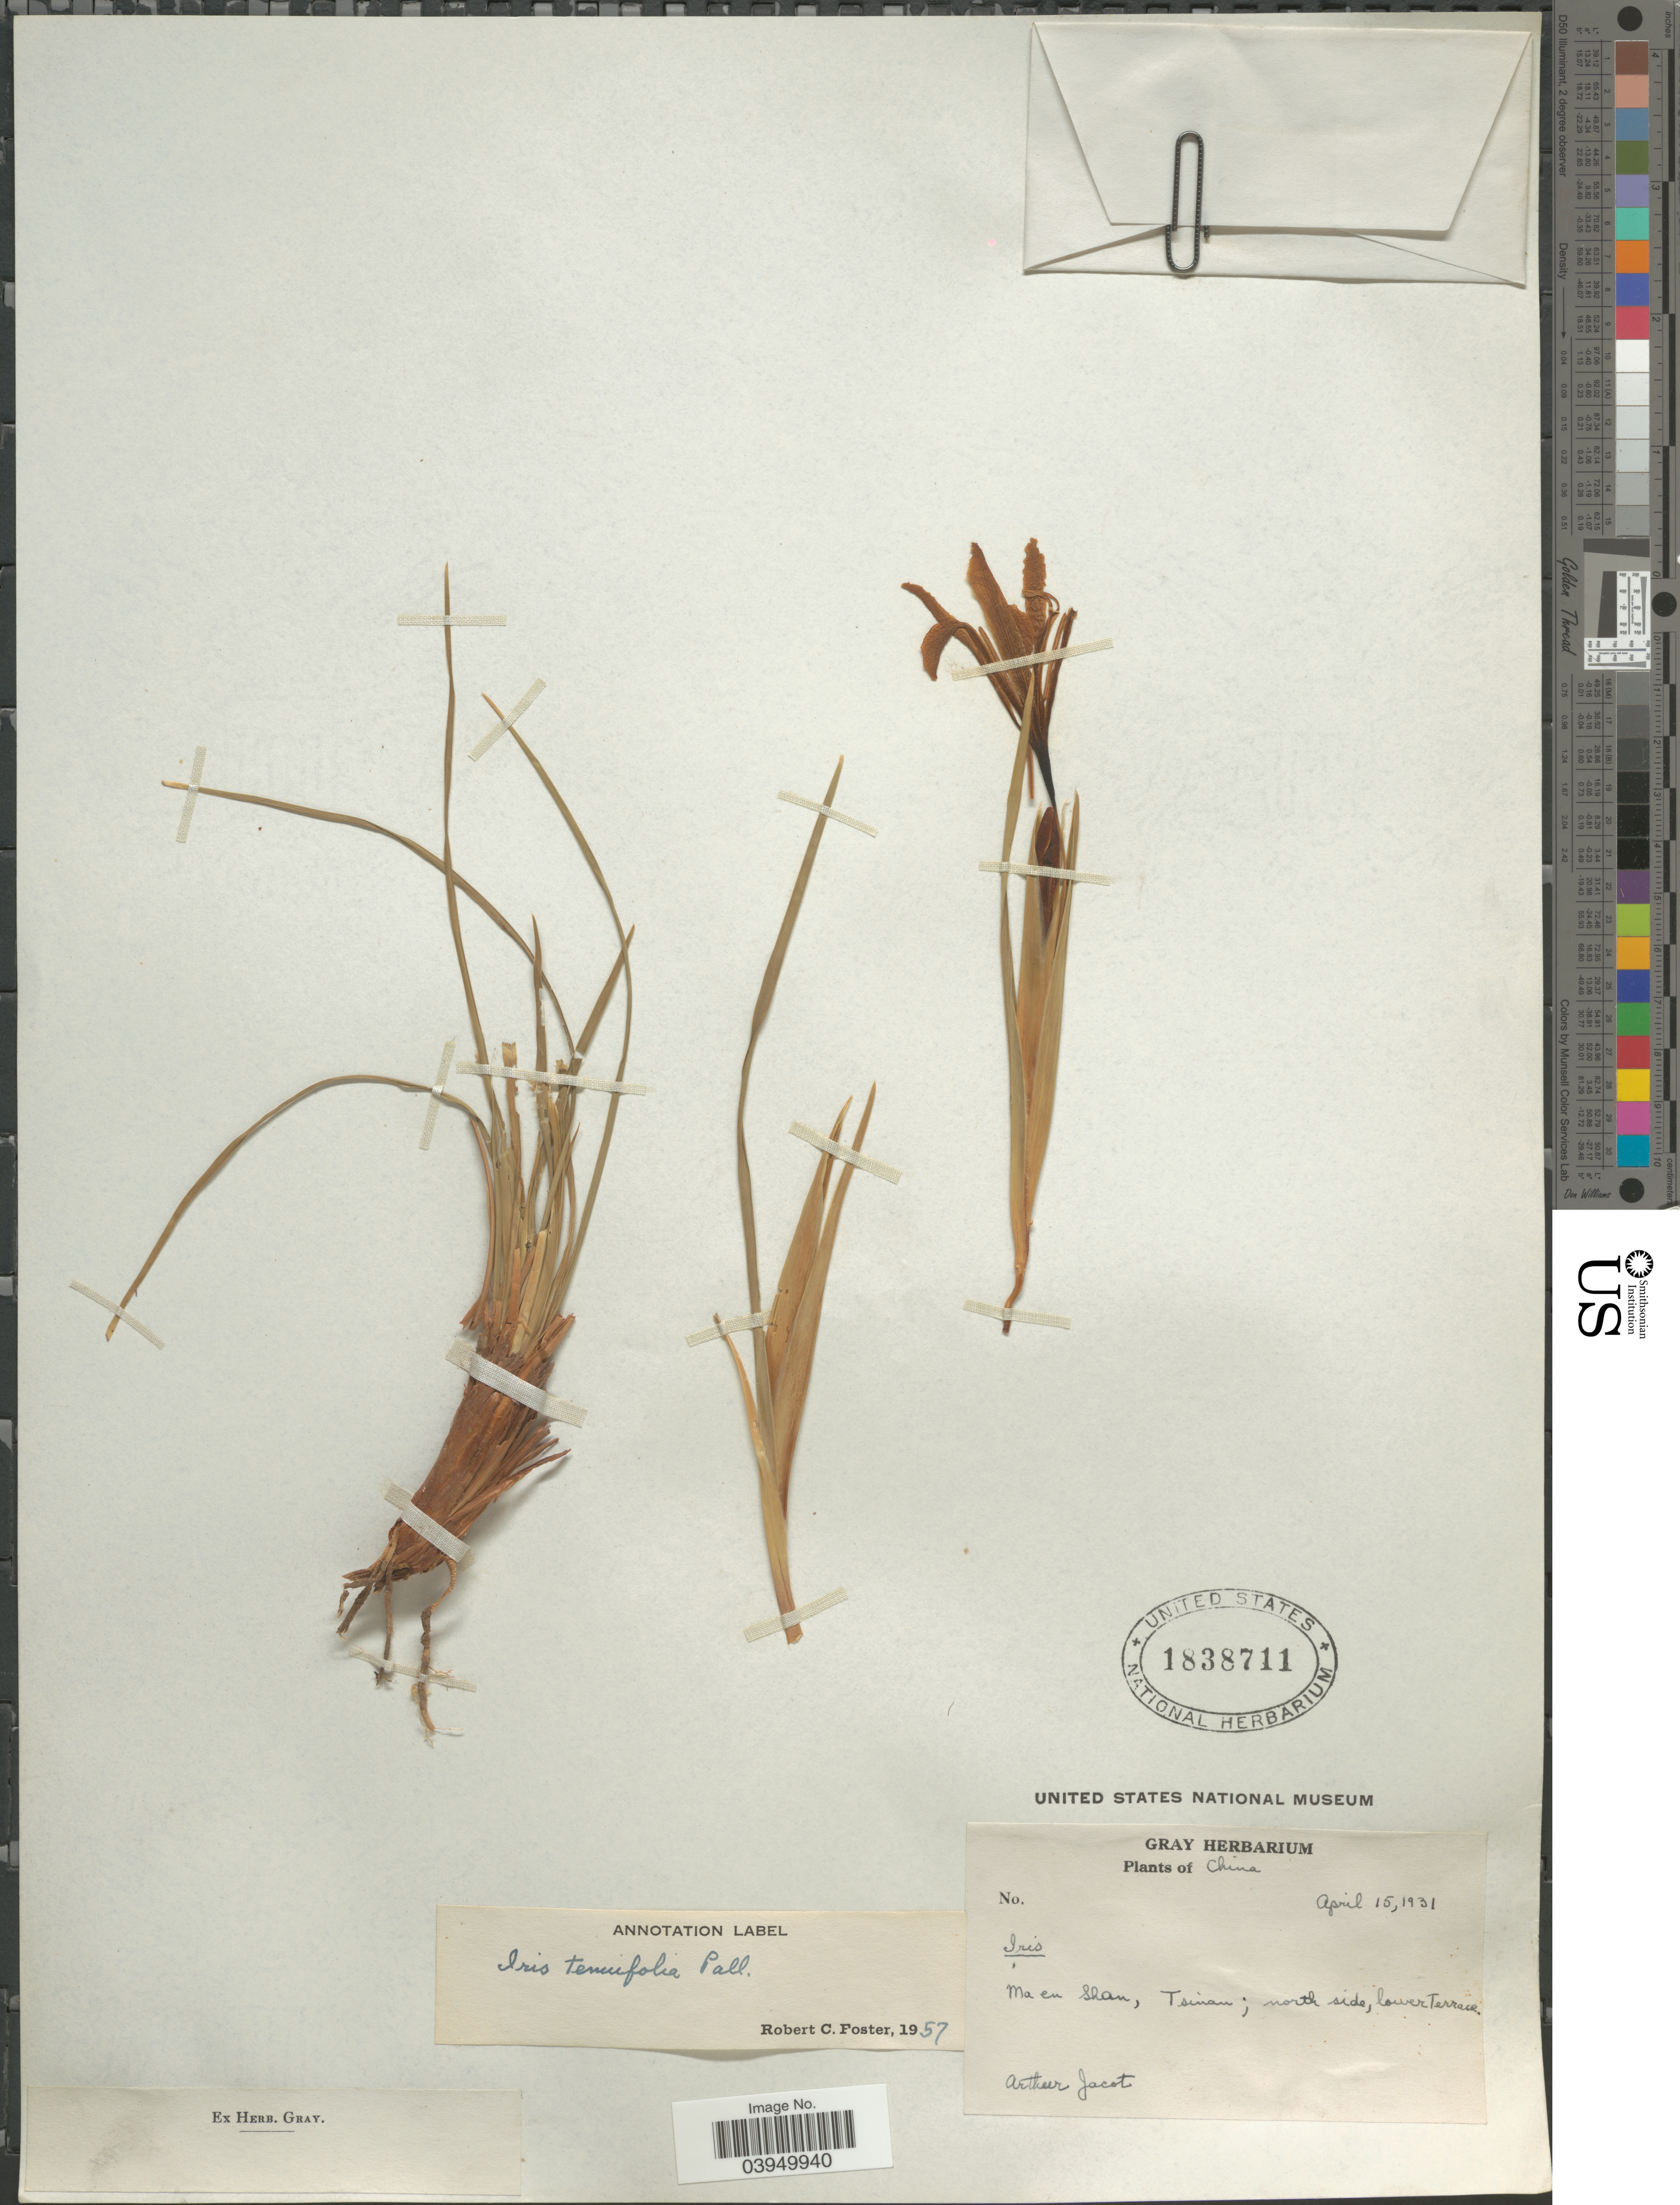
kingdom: Plantae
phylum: Tracheophyta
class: Liliopsida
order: Asparagales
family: Iridaceae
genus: Iris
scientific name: Iris tenuifolia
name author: Pall.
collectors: A. Jacot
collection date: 1931-04-15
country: China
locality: Ma en Shan, Tsinan; north side, lower Terrace.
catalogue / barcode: US 1838711